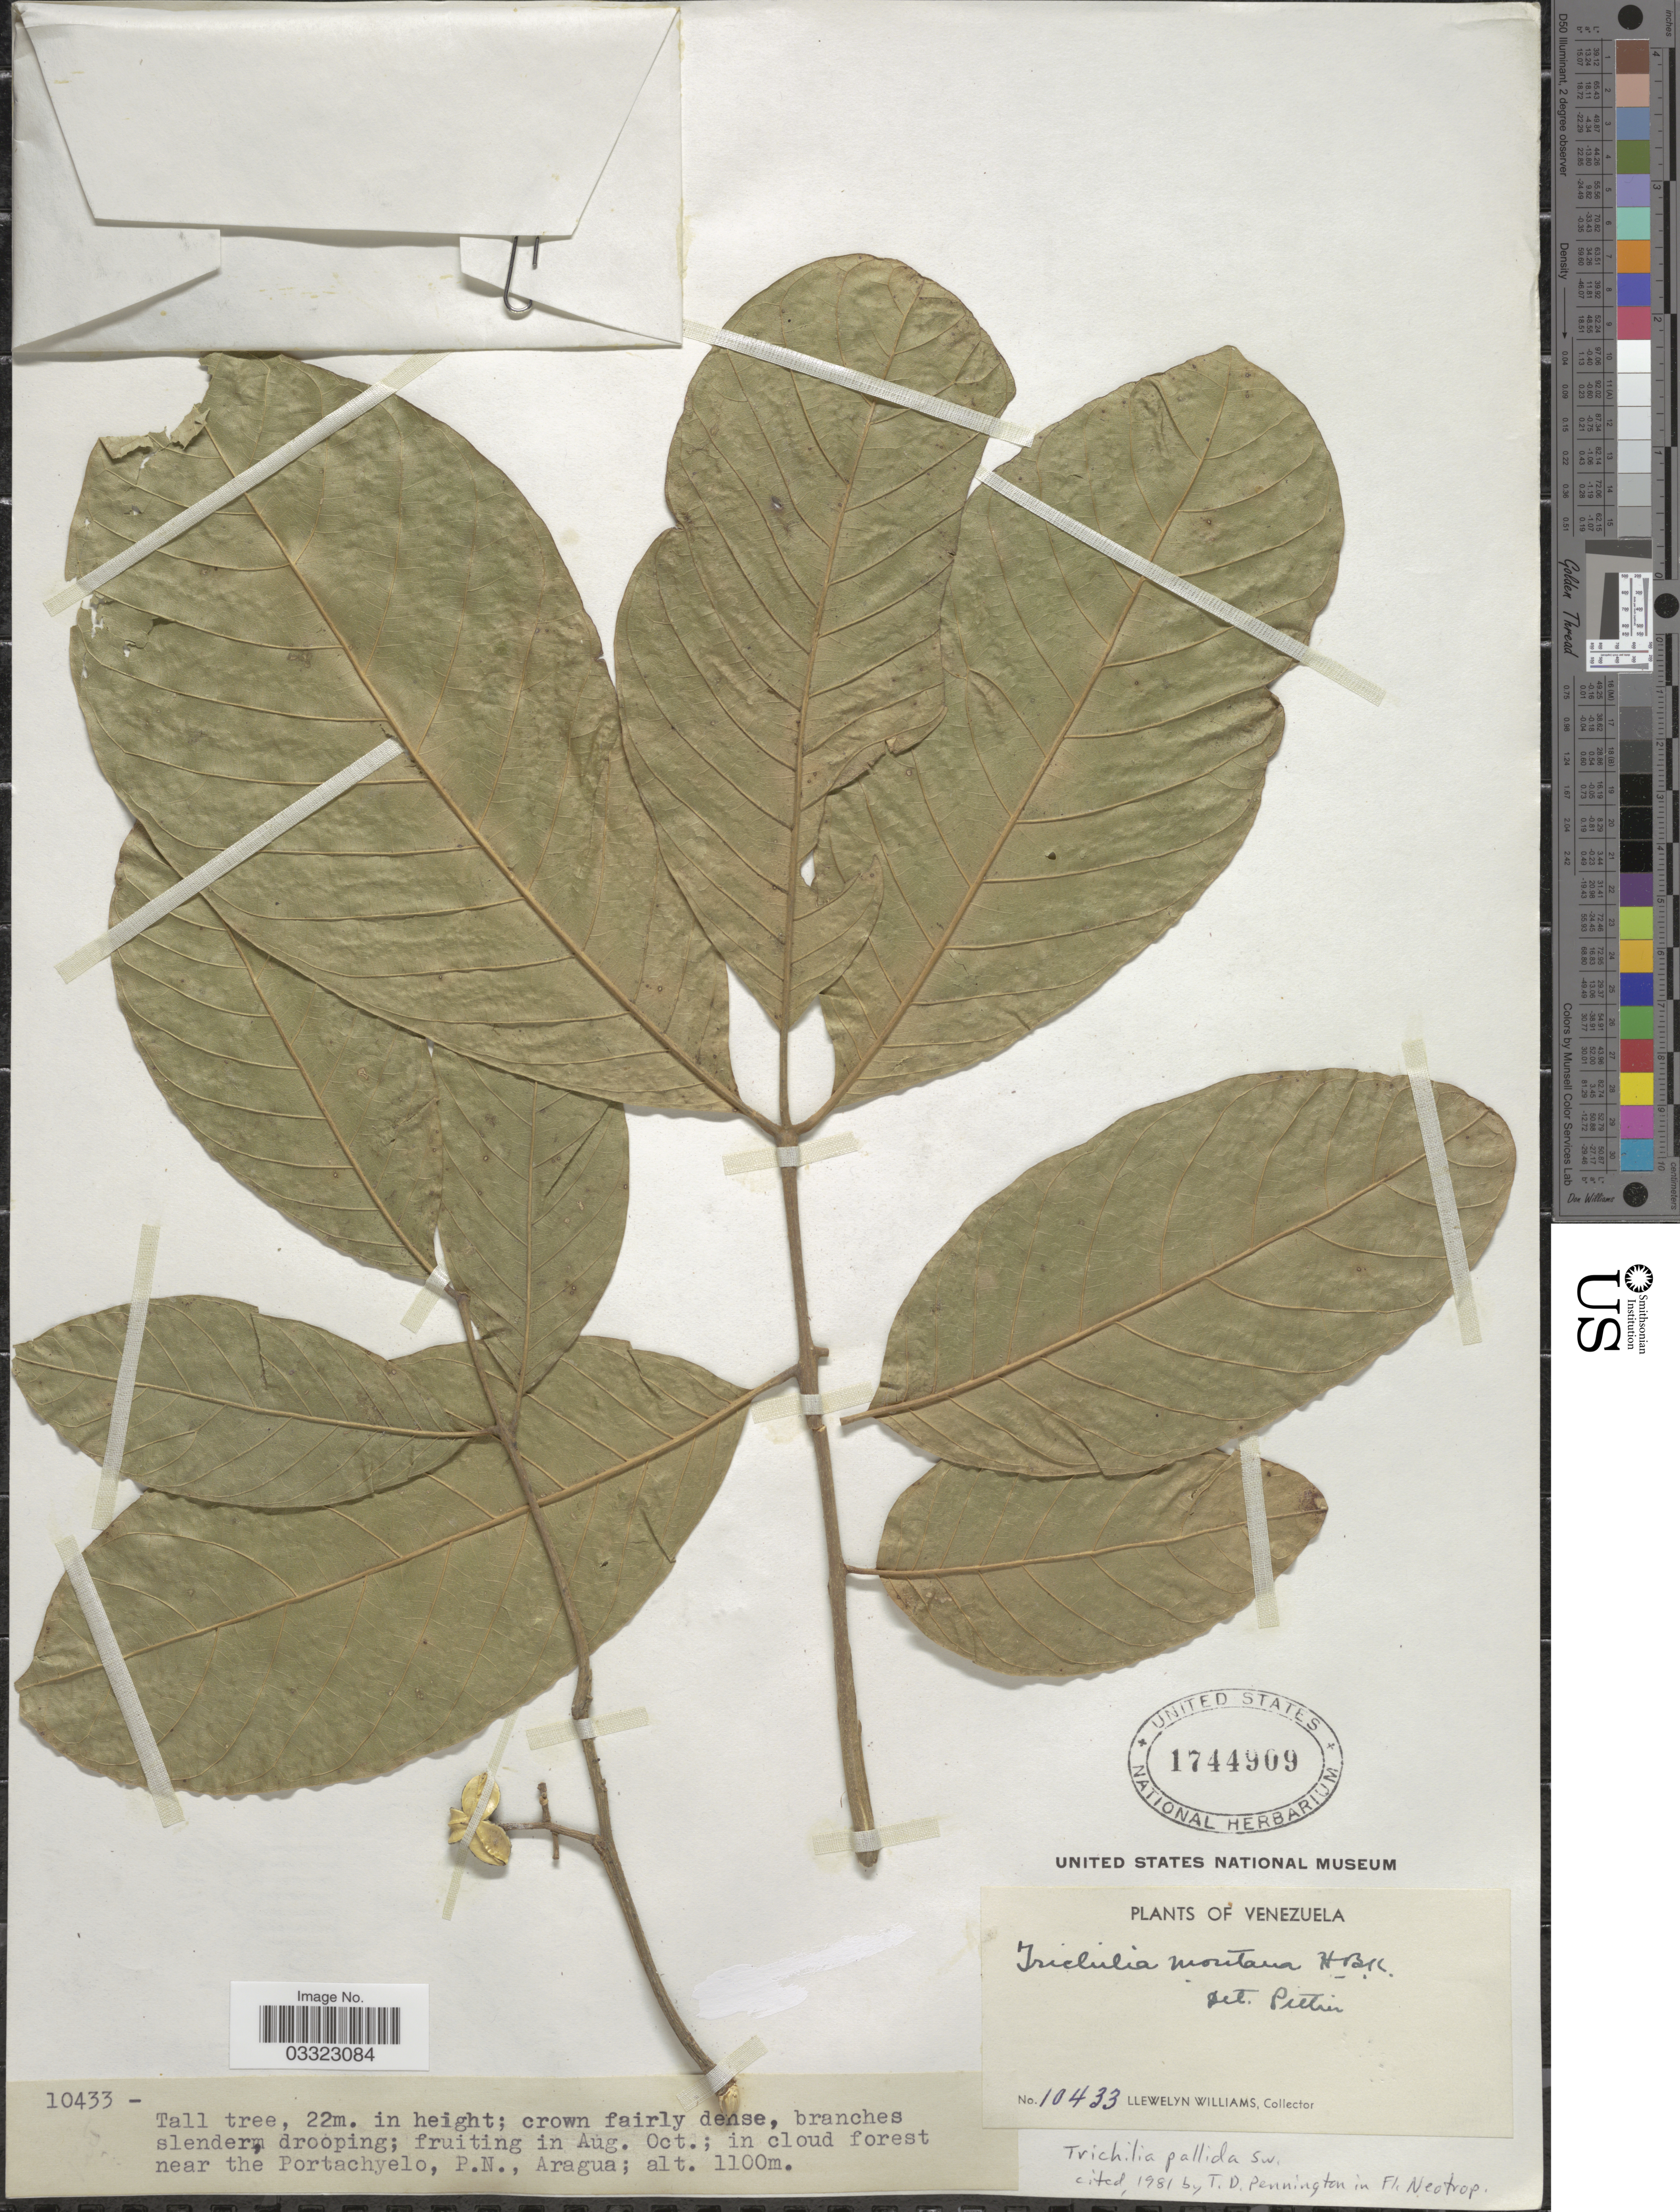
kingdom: Plantae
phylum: Tracheophyta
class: Magnoliopsida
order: Sapindales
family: Meliaceae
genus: Trichilia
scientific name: Trichilia pallida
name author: Sw.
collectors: Ll. Williams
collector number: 10433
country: Venezuela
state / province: Aragua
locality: In cloud forest near the Portachyelo, P.N.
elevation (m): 1100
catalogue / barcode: US 1744909